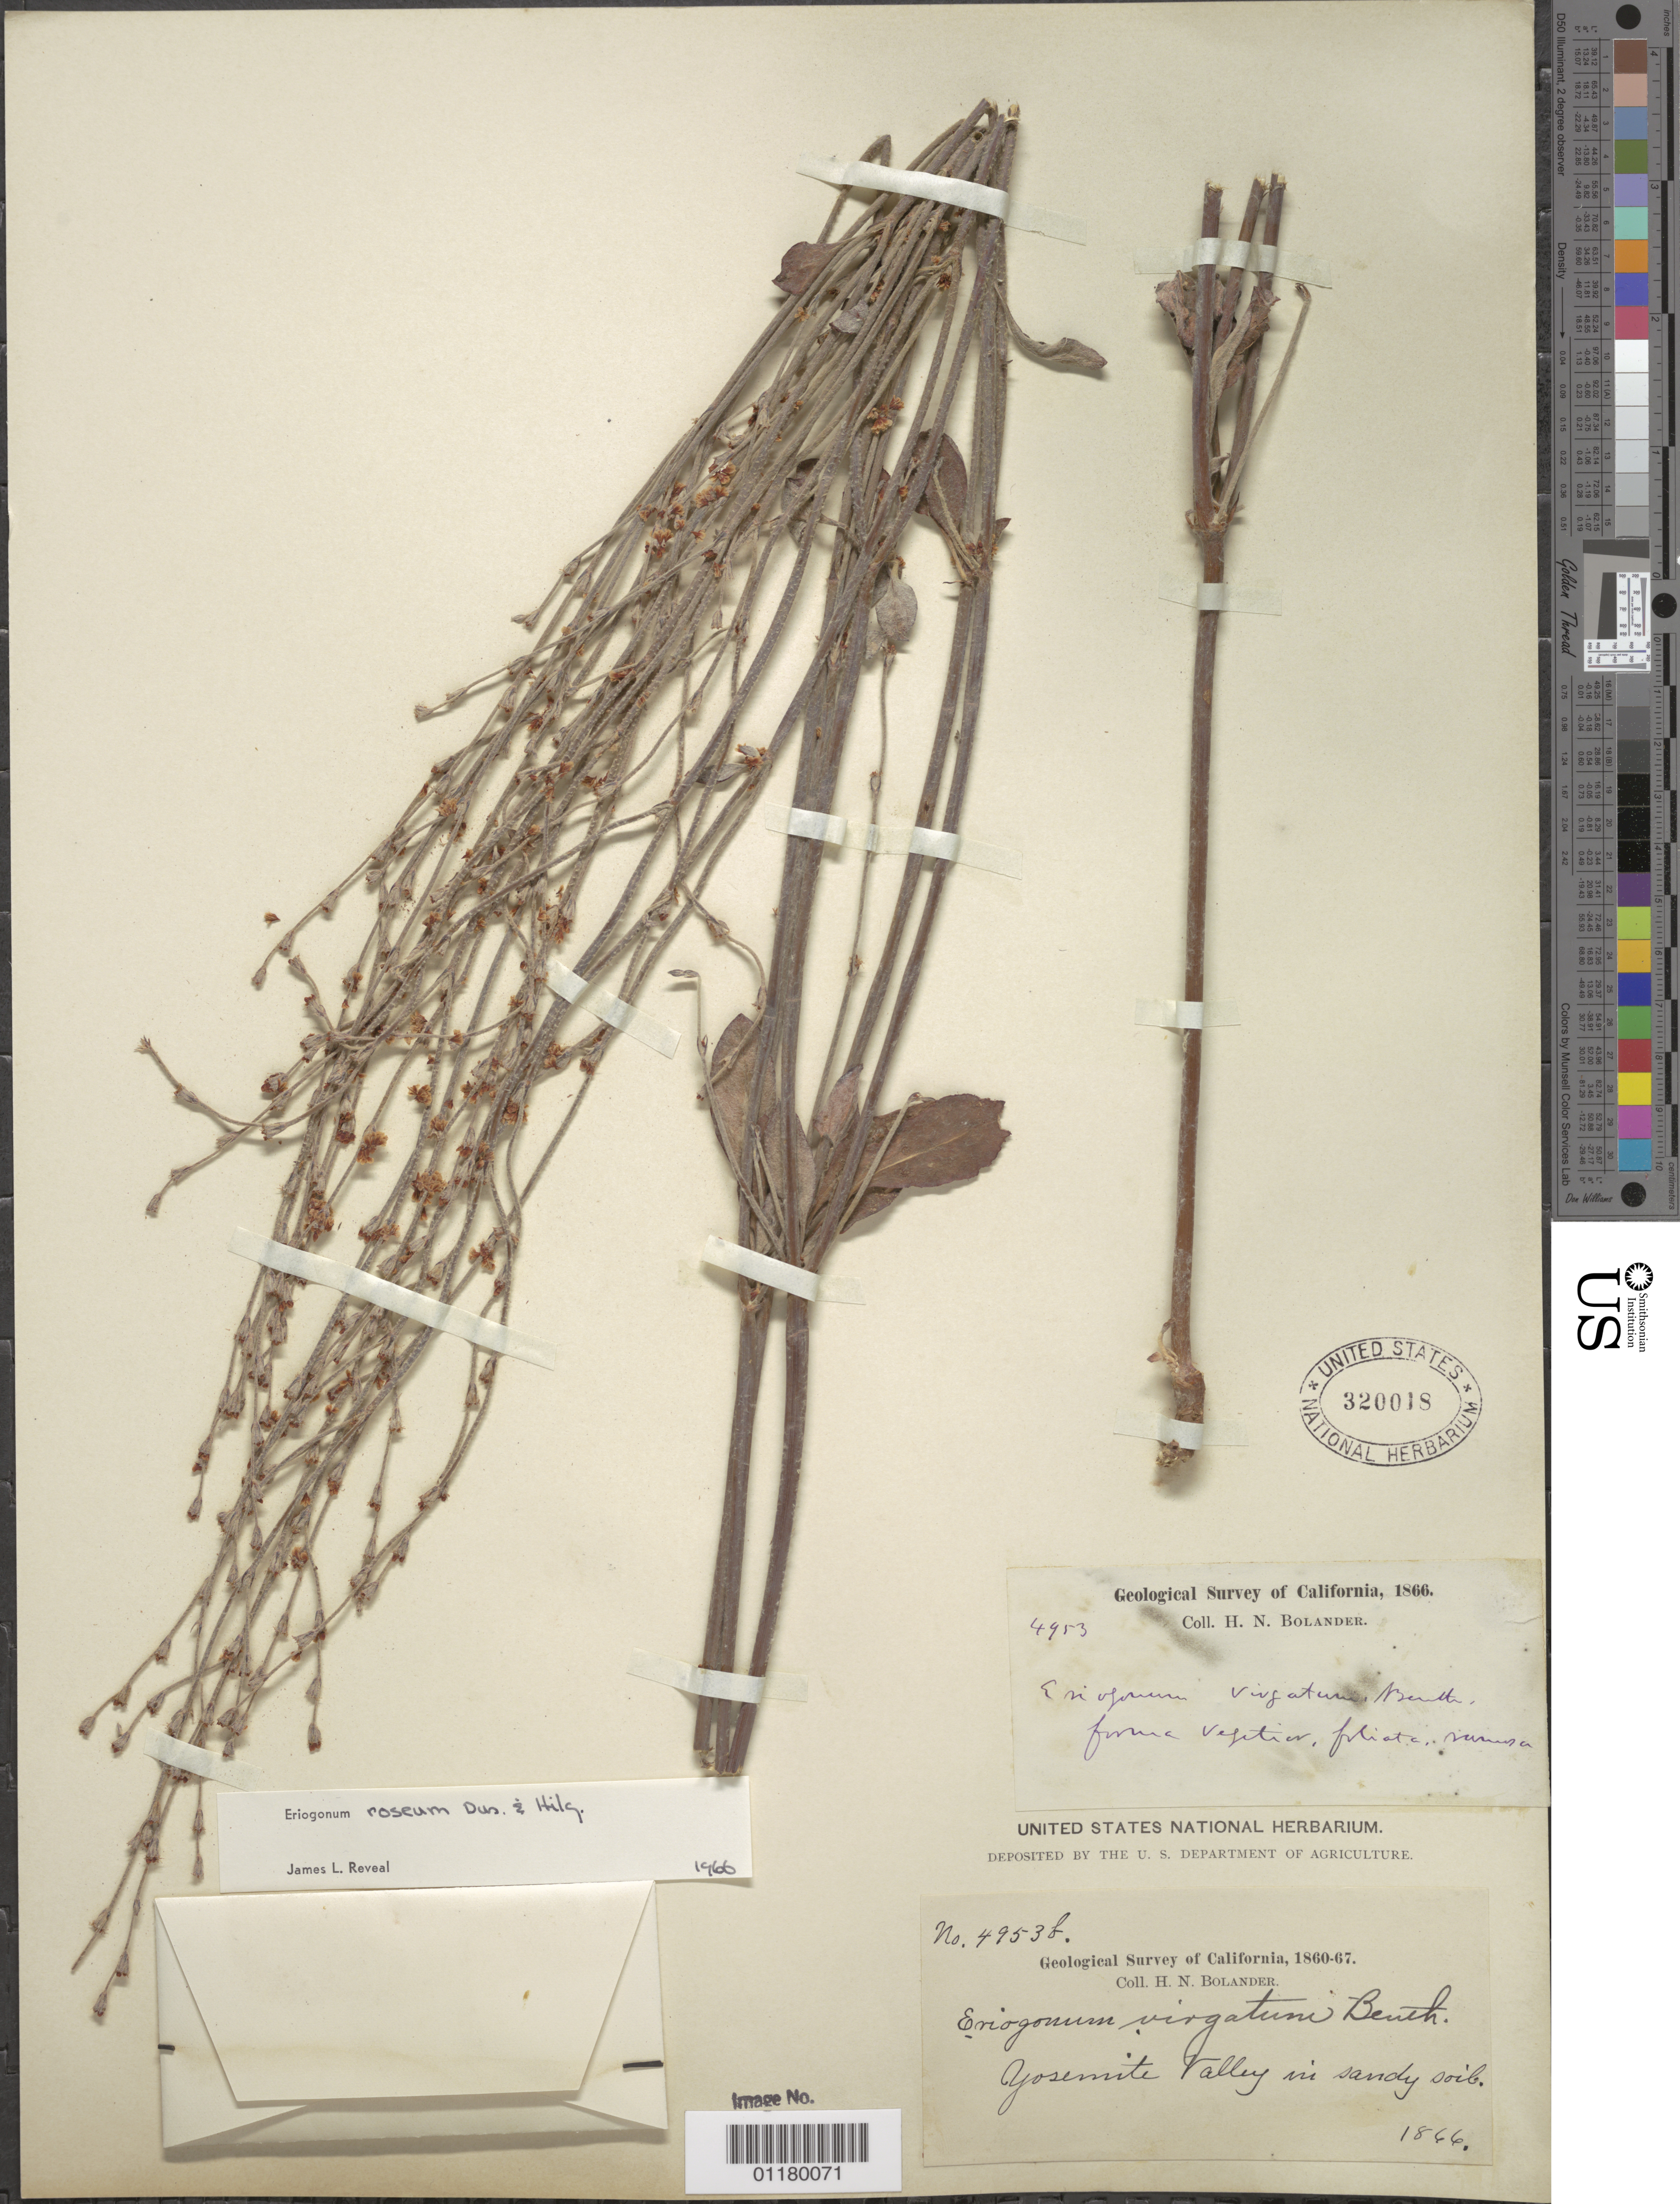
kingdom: Plantae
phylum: Tracheophyta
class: Magnoliopsida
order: Caryophyllales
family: Polygonaceae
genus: Eriogonum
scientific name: Eriogonum roseum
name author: Durand & Hilg.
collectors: H. Bolander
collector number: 4953b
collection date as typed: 1866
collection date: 1866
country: United States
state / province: California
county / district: Mariposa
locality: Yosemite Valley.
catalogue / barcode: US 320018